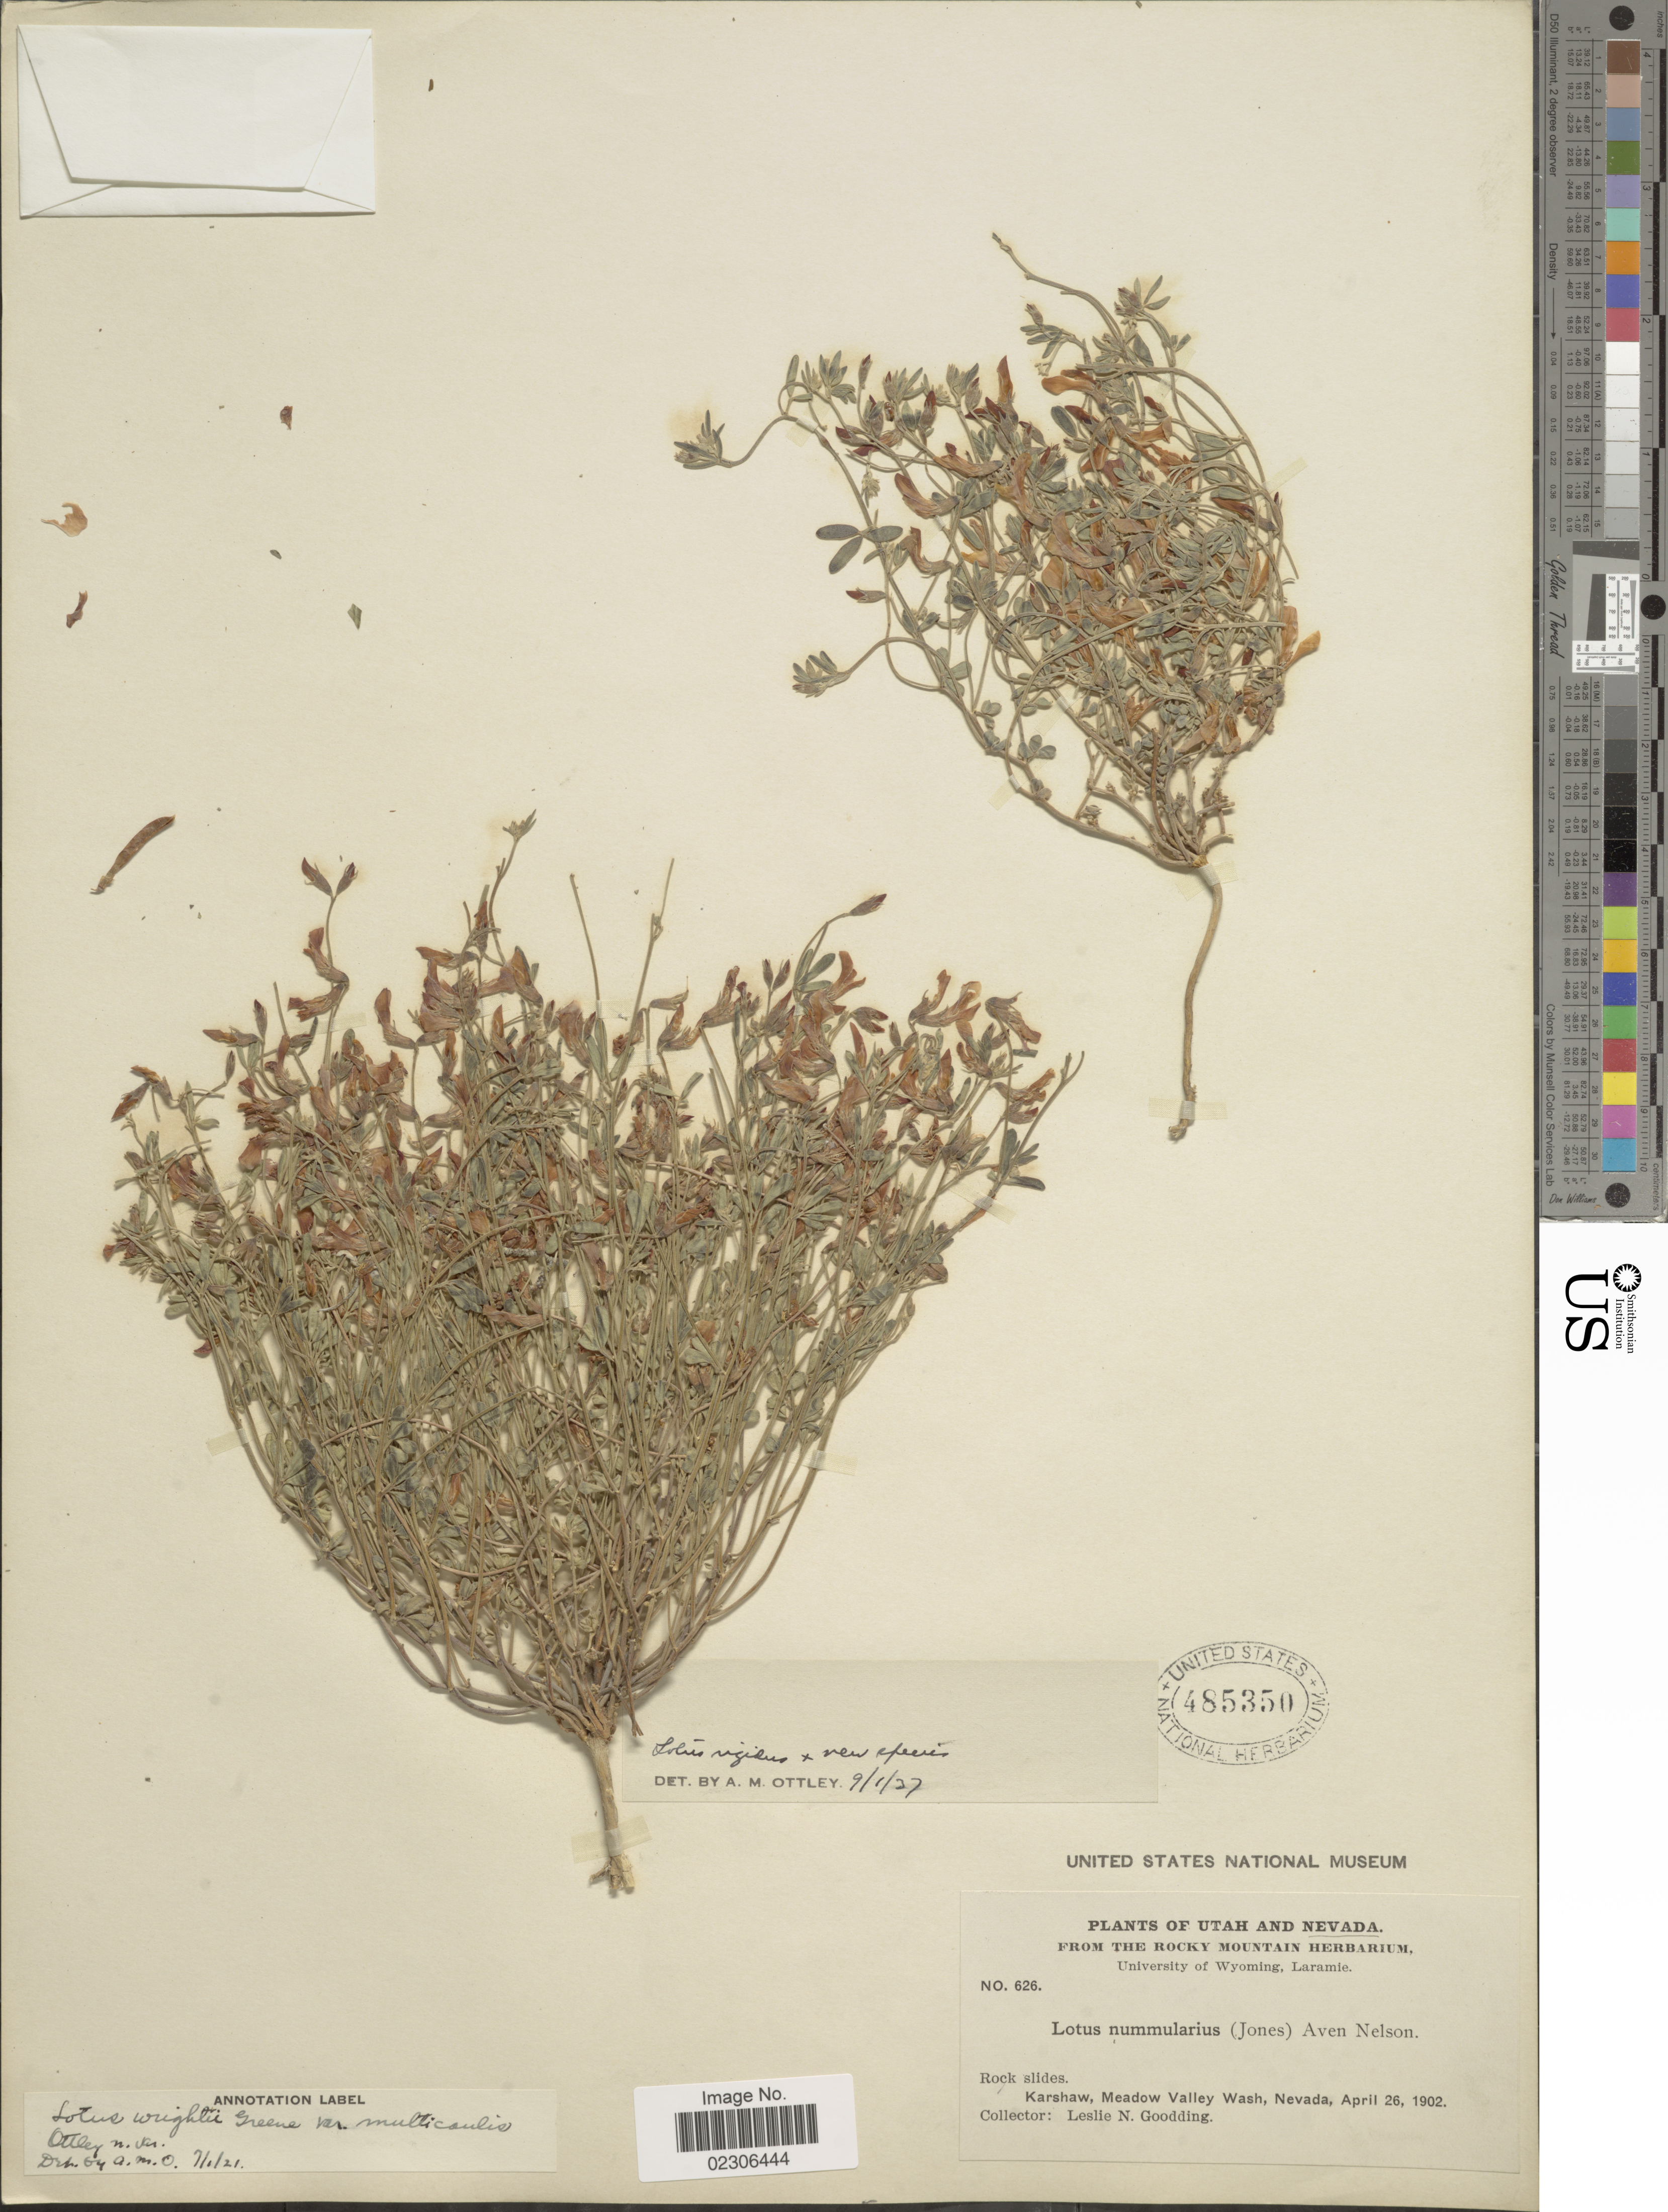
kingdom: Plantae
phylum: Tracheophyta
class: Magnoliopsida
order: Fabales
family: Fabaceae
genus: Lotus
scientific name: Lotus sp.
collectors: L. N. Goodding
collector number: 626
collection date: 1902-04-26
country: United States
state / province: Nevada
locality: Karshaw, Meadow Valley Wash, Nevada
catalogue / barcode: US 485350